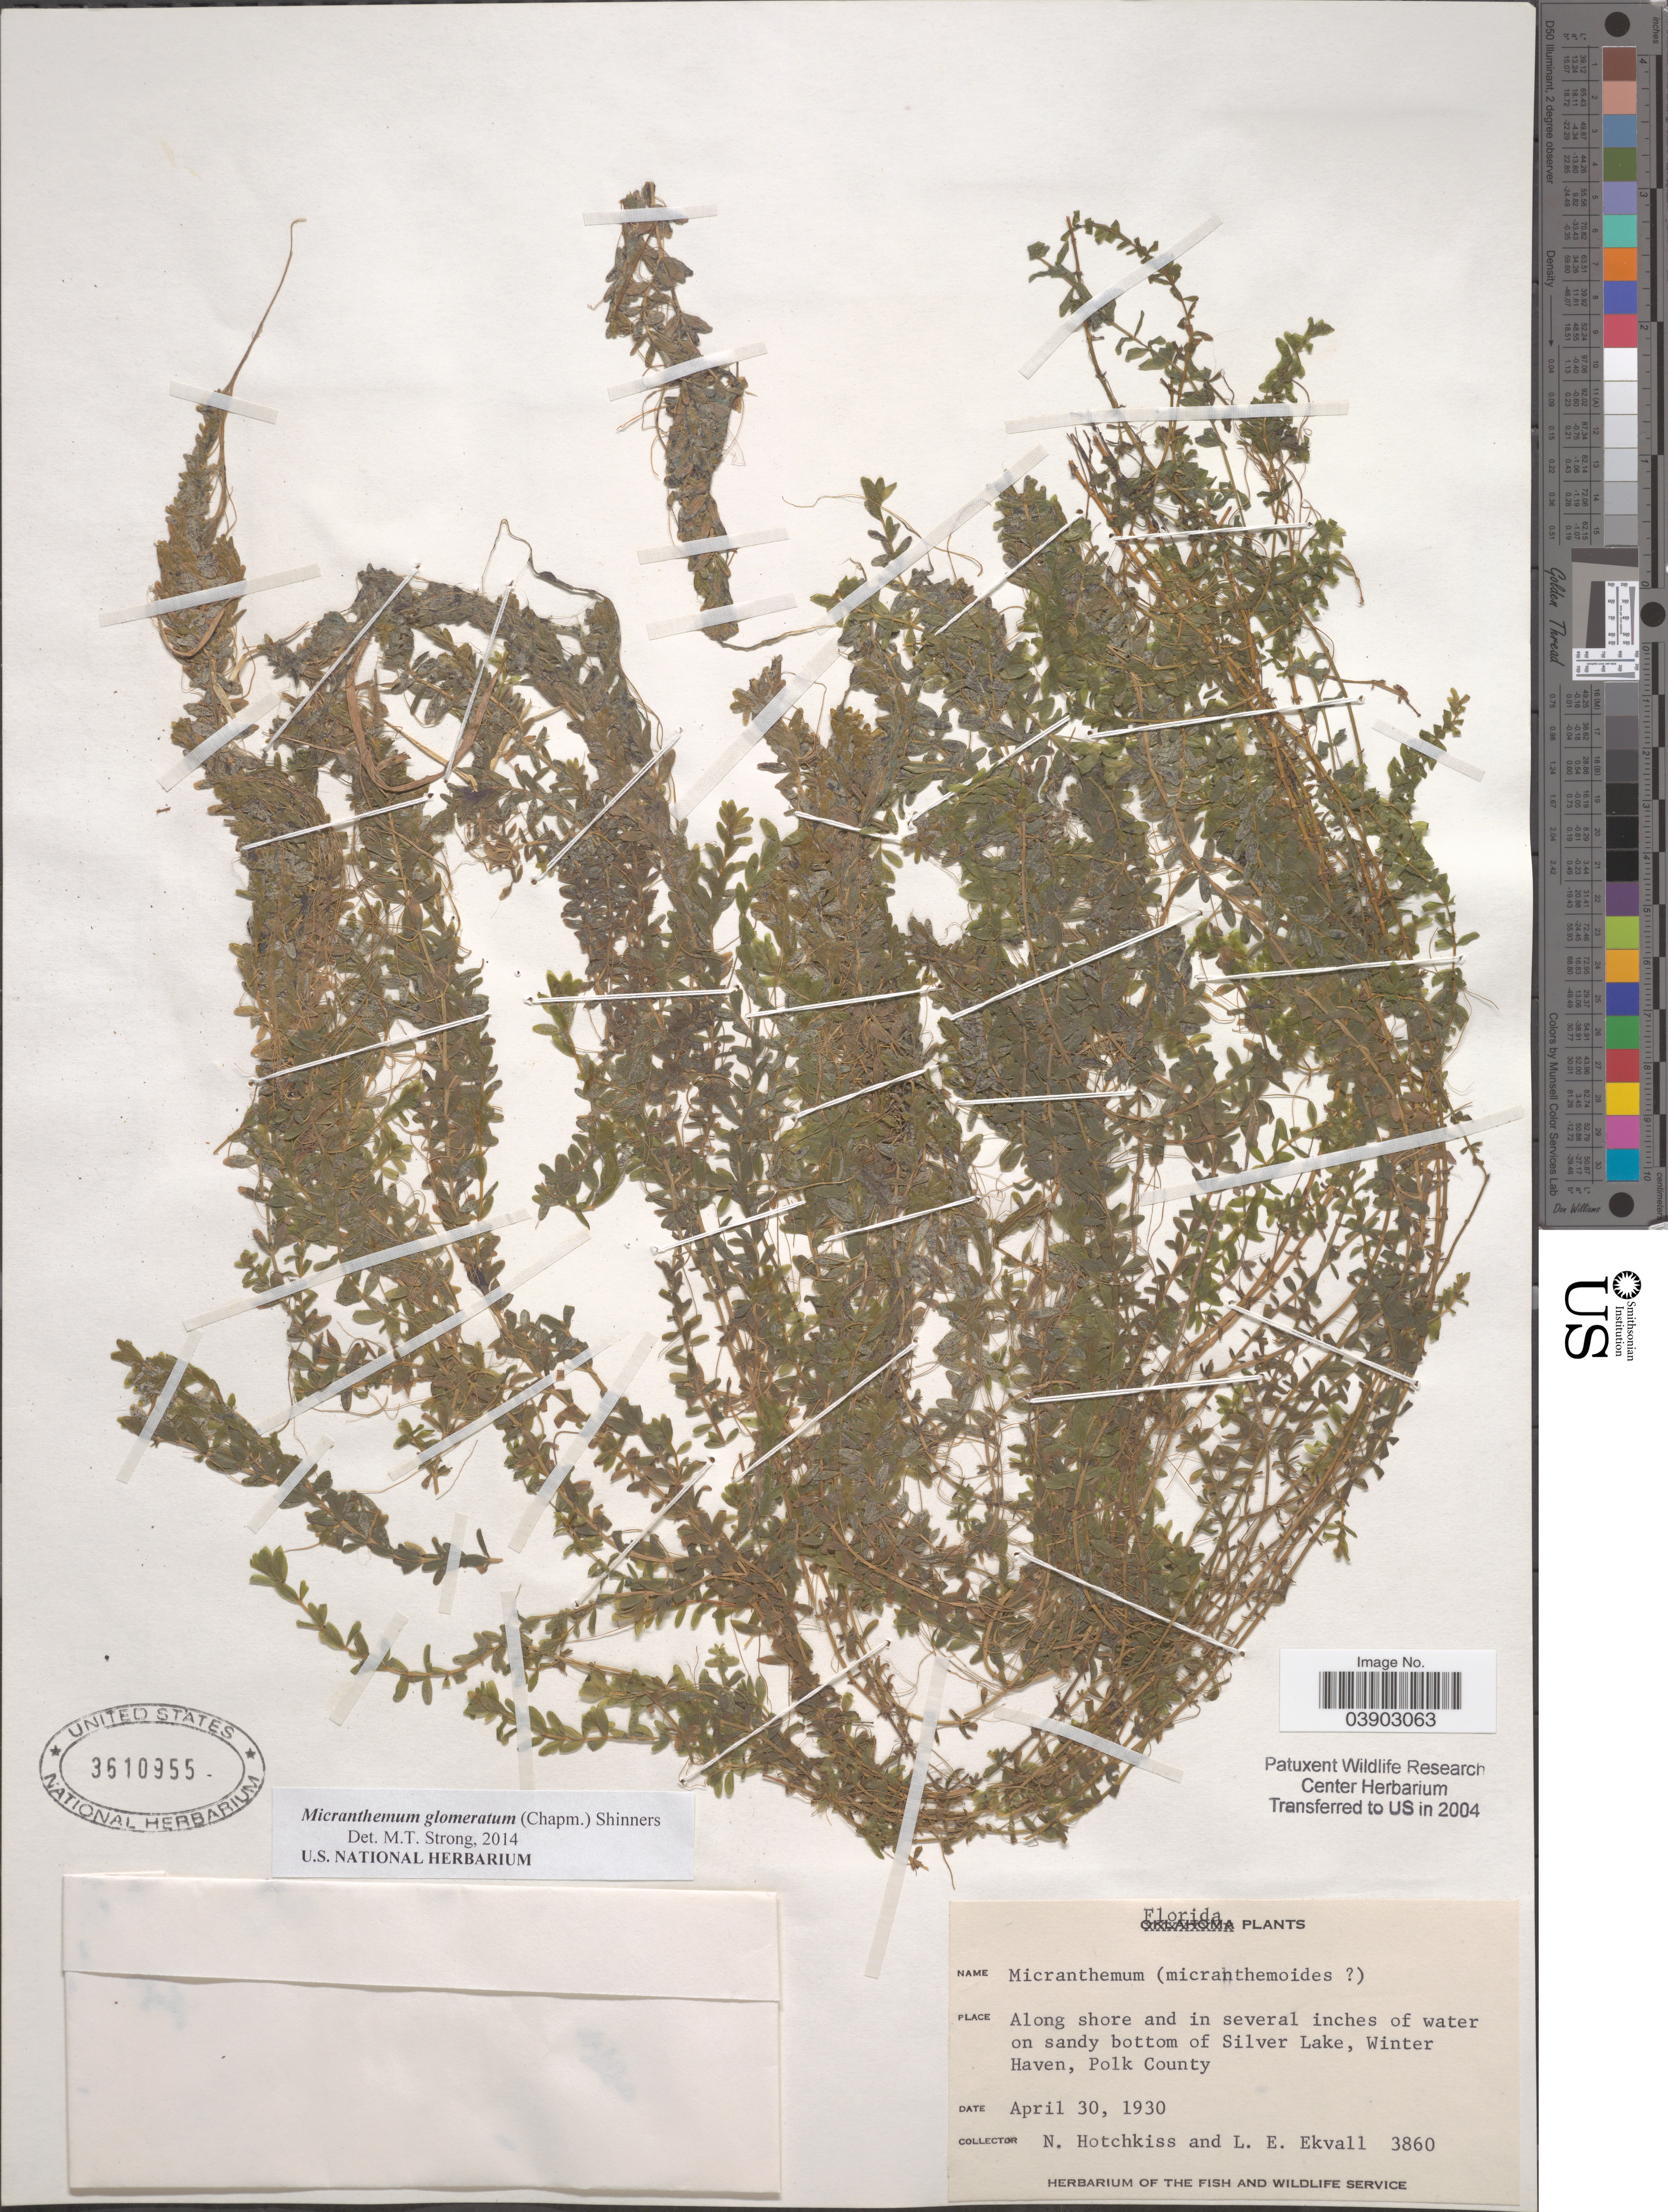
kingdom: Plantae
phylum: Tracheophyta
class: Magnoliopsida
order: Lamiales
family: Linderniaceae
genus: Micranthemum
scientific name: Micranthemum glomeratum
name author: (Chapm.) Shinners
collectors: N. Hotchkiss & L. Ekvall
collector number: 3860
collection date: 1930-04-30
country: United States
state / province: Florida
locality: On sandy bottom of Silver Lake, Winter Haven, Polk County.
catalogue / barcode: US 3610955